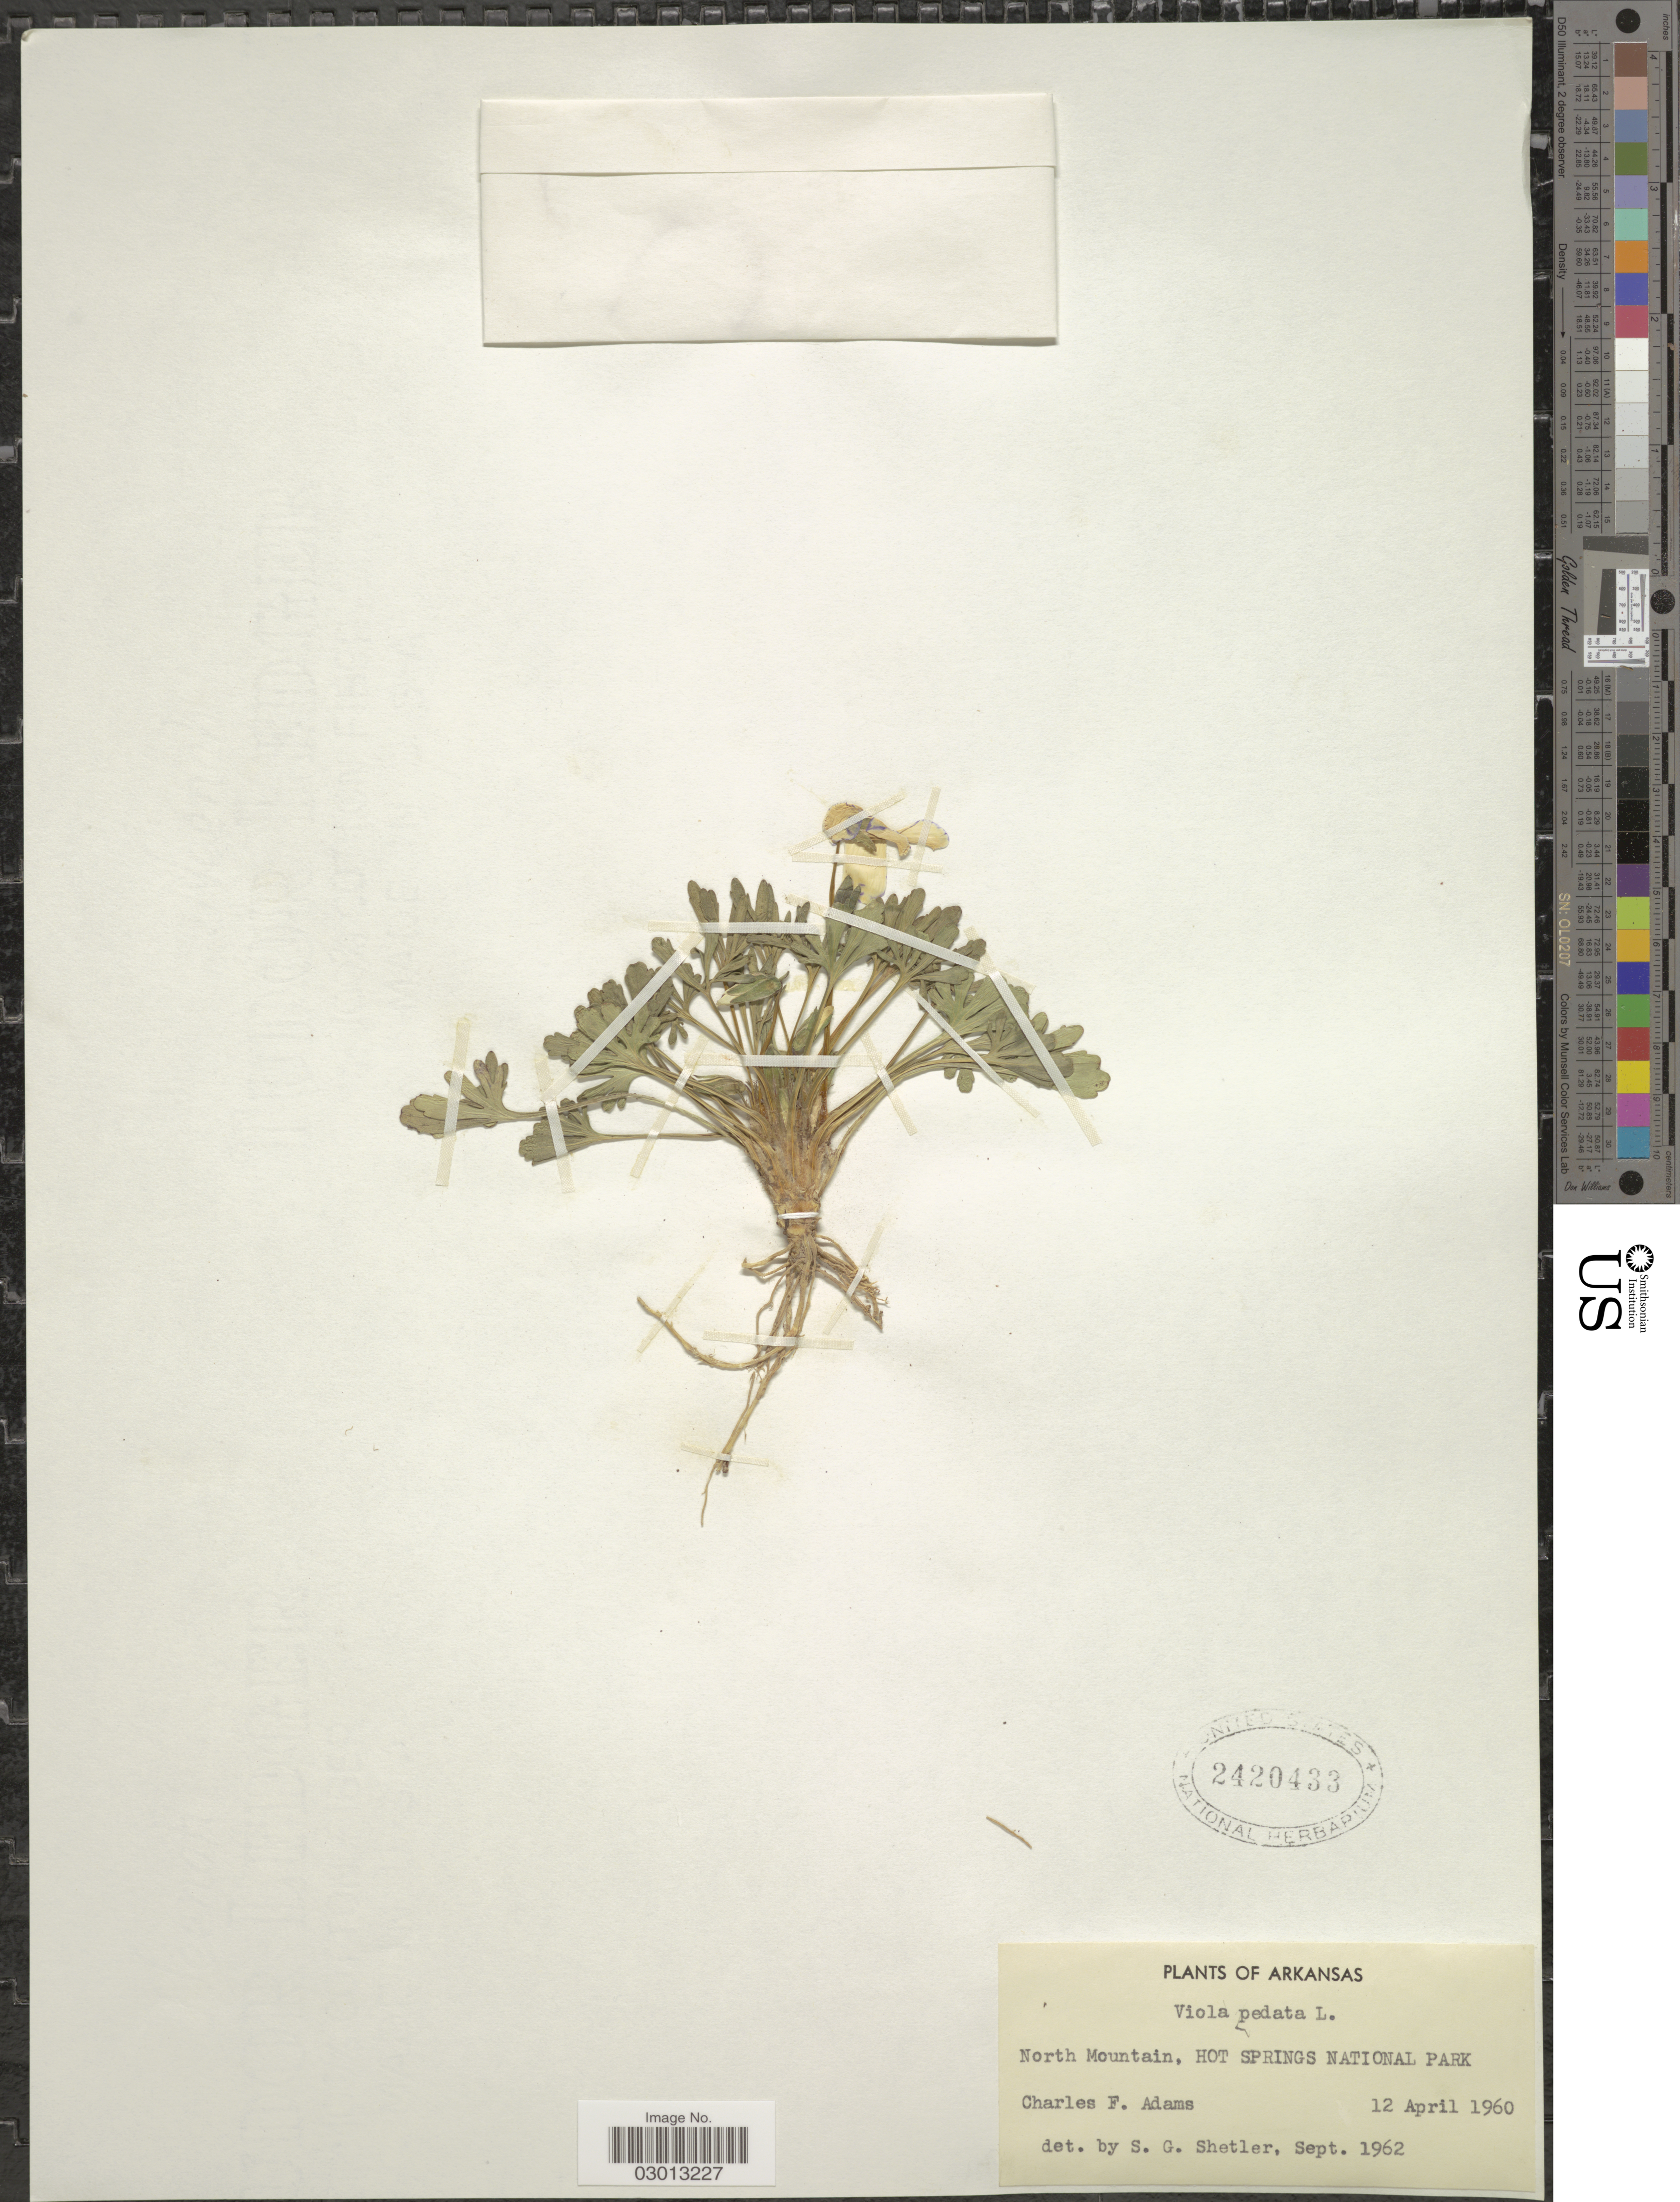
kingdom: Plantae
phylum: Tracheophyta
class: Magnoliopsida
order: Malpighiales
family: Violaceae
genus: Viola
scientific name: Viola pedata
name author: L.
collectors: C. F. Adams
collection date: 1960-04-12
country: United States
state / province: Arkansas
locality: North Mountain, Hot Springs National Park.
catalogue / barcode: US 2420433